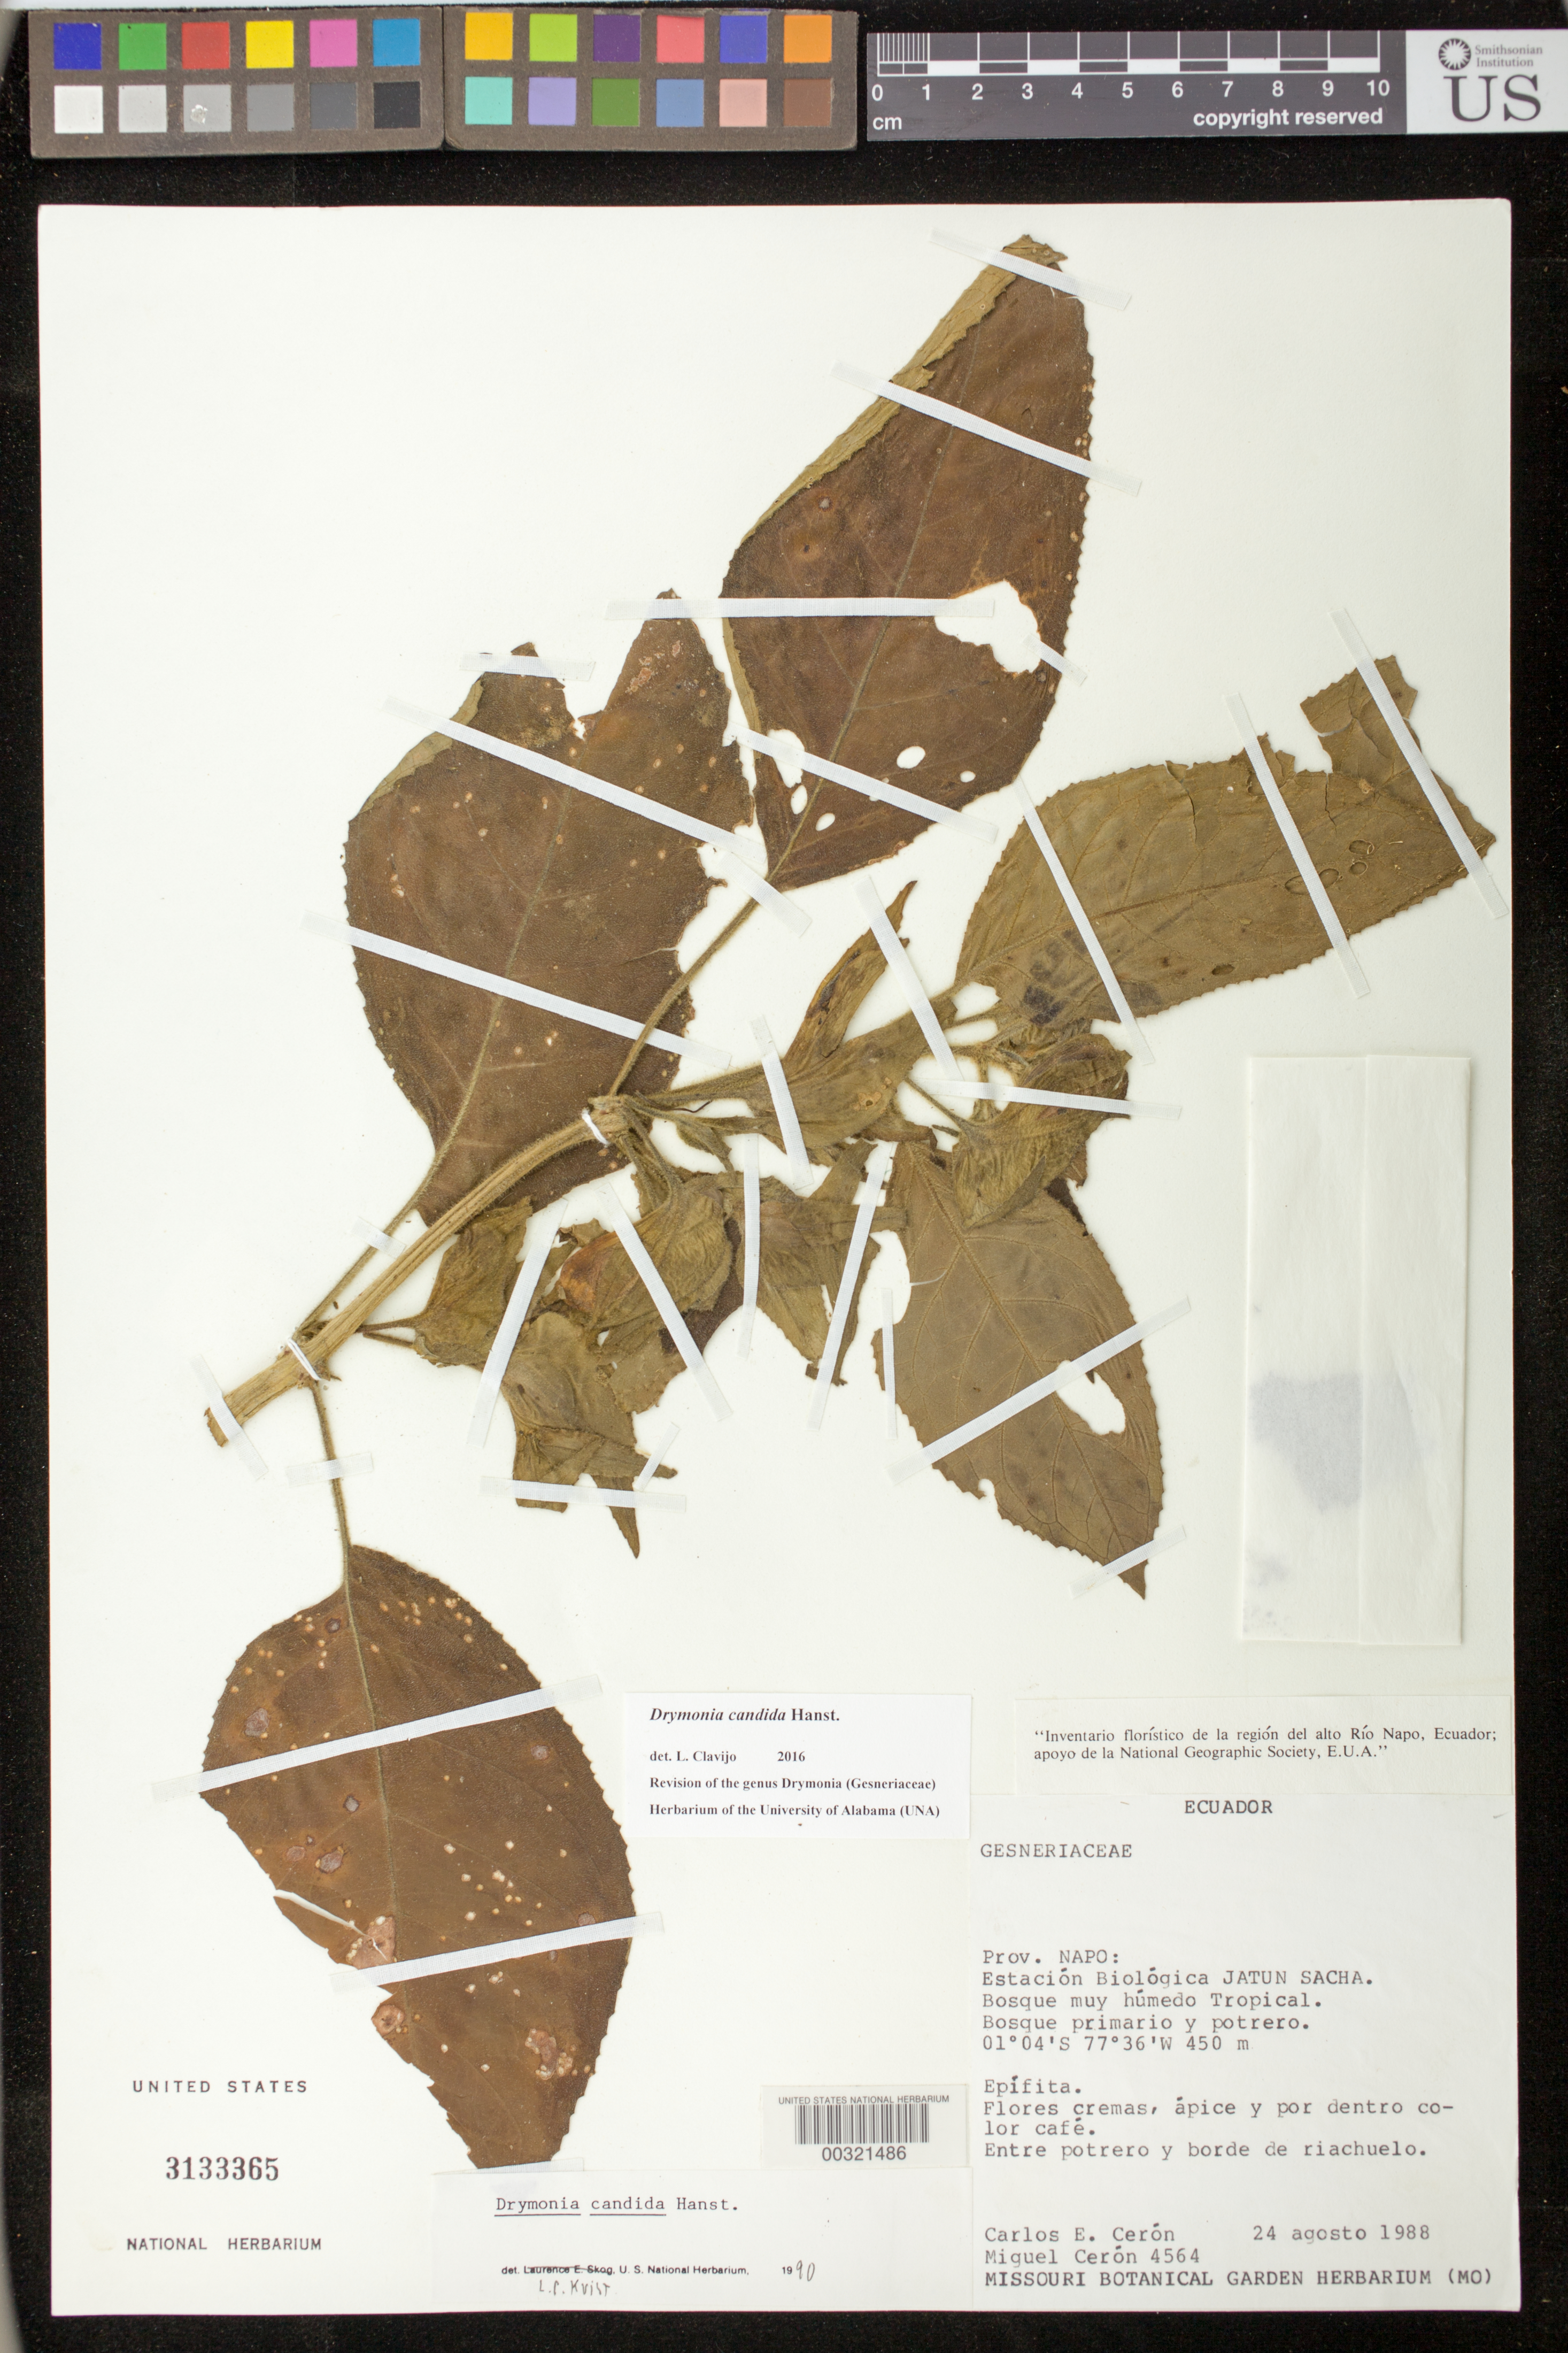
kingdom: Plantae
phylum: Tracheophyta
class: Magnoliopsida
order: Lamiales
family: Gesneriaceae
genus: Drymonia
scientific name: Drymonia candida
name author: Hanst.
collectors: C. E. Cerón M. & M. Cerón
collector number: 4564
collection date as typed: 24 Aug 1988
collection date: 1988-08-24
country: Ecuador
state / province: Napo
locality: Estación Biológica Jatun Sacha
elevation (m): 450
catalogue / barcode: US 3133365